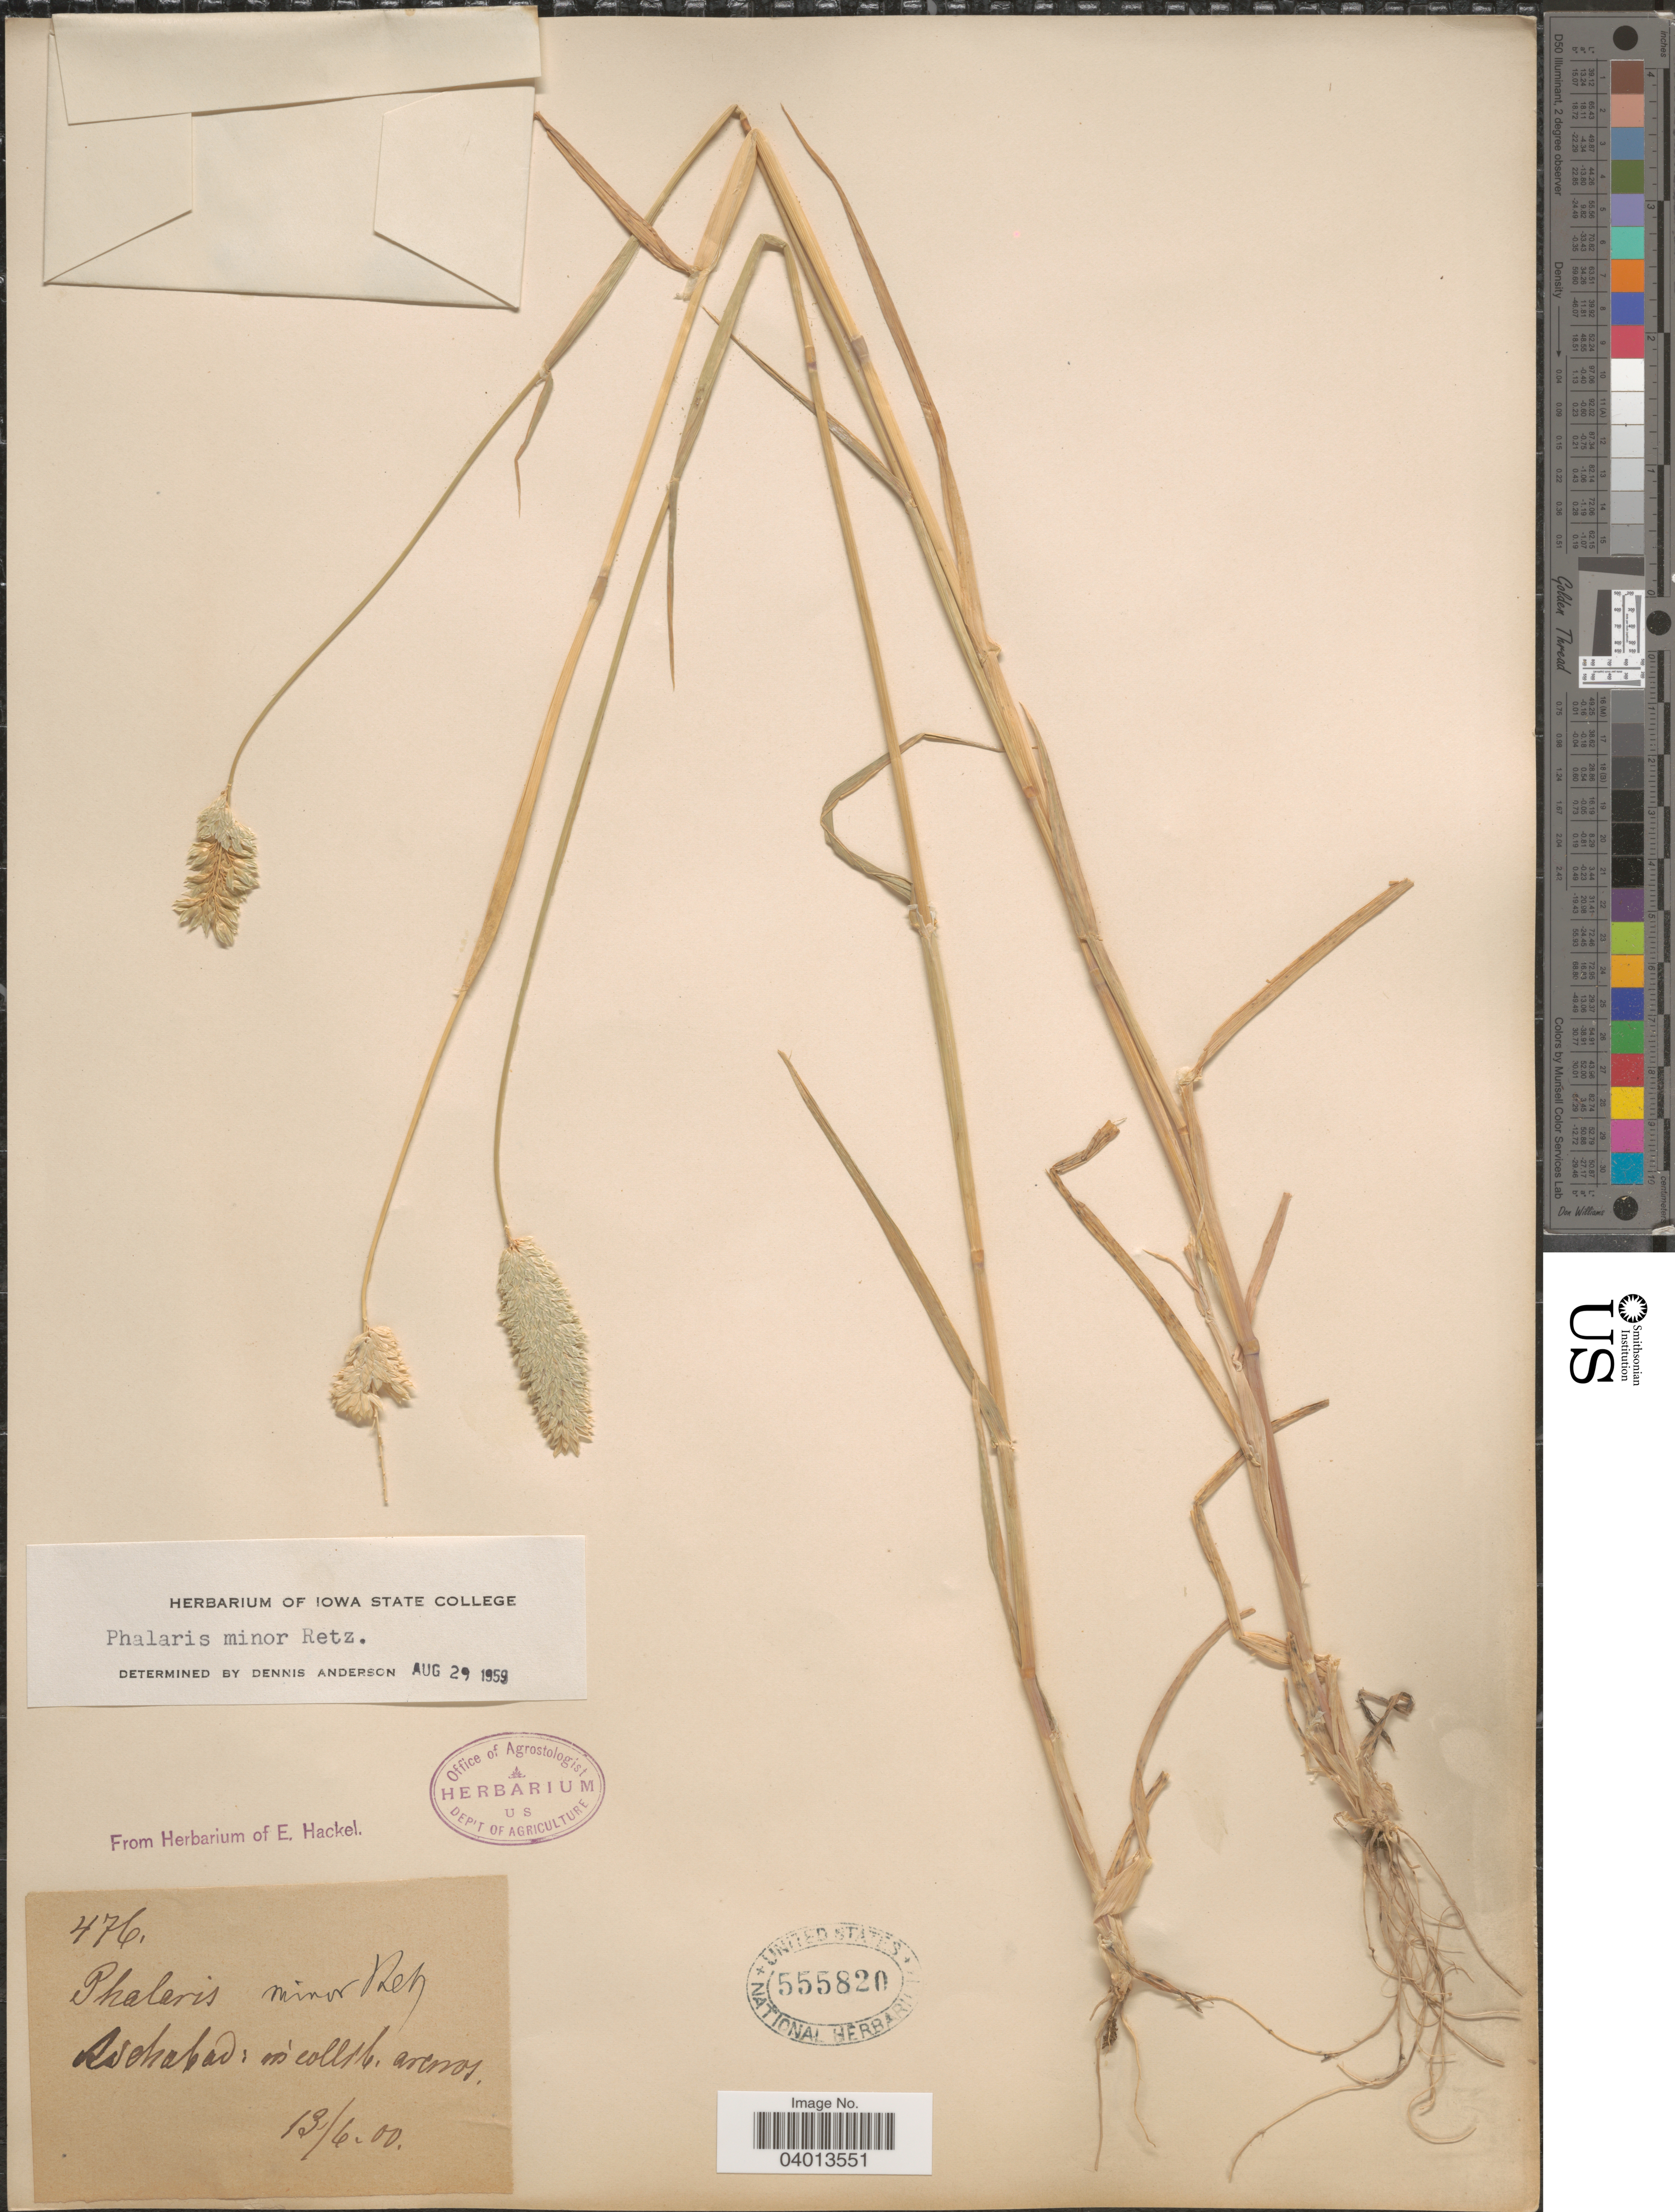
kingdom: Plantae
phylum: Tracheophyta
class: Liliopsida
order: Poales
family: Poaceae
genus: Phalaris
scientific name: Phalaris minor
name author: Retz.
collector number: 476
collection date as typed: Transcribed d/m/y: 13/6/0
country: Turkmenistan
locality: Aschabad: in collib. arenos.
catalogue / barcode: US 555820